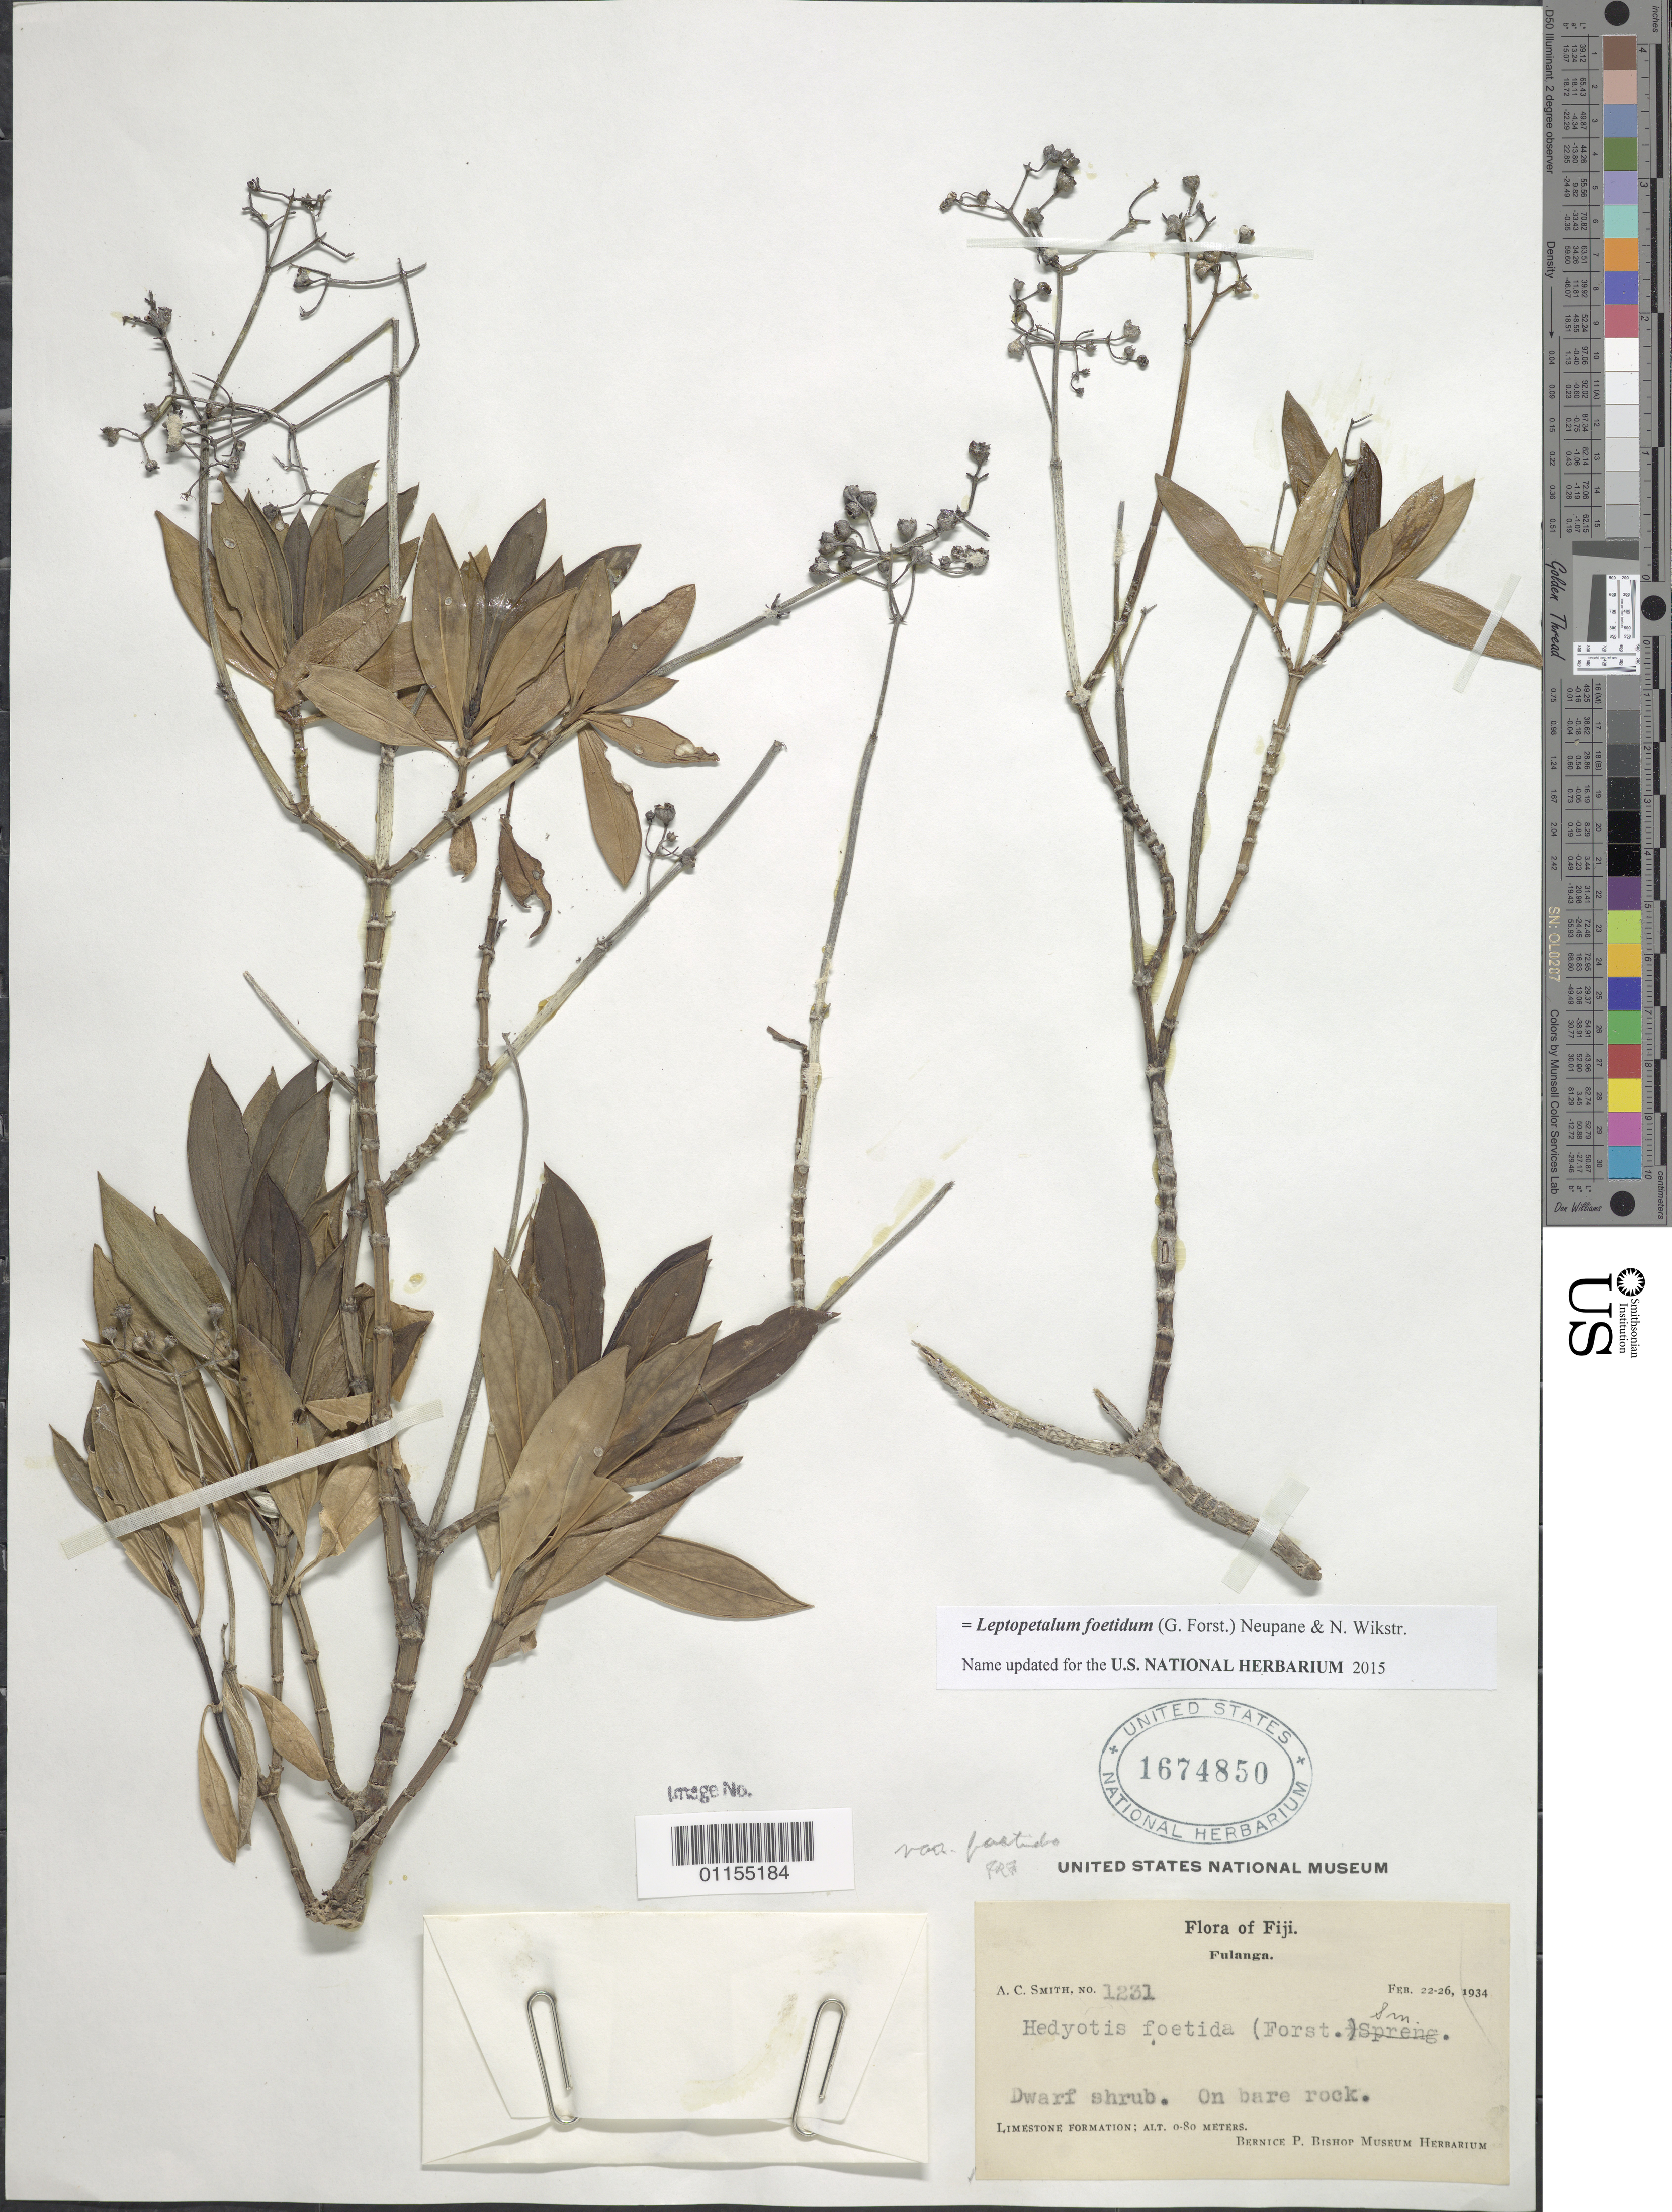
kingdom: Plantae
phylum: Tracheophyta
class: Magnoliopsida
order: Gentianales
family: Rubiaceae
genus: Leptopetalum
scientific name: Leptopetalum foetidum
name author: (G. Forst.) Neupane & N. Wikstr.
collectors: A. C. Smith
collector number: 1231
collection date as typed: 22 Feb 1934 to 26 Feb 1934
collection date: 1934-02-22/1934-02-26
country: Fiji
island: Fulaga [Fulanga]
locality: Fulanga.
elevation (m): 0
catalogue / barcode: US 1674850